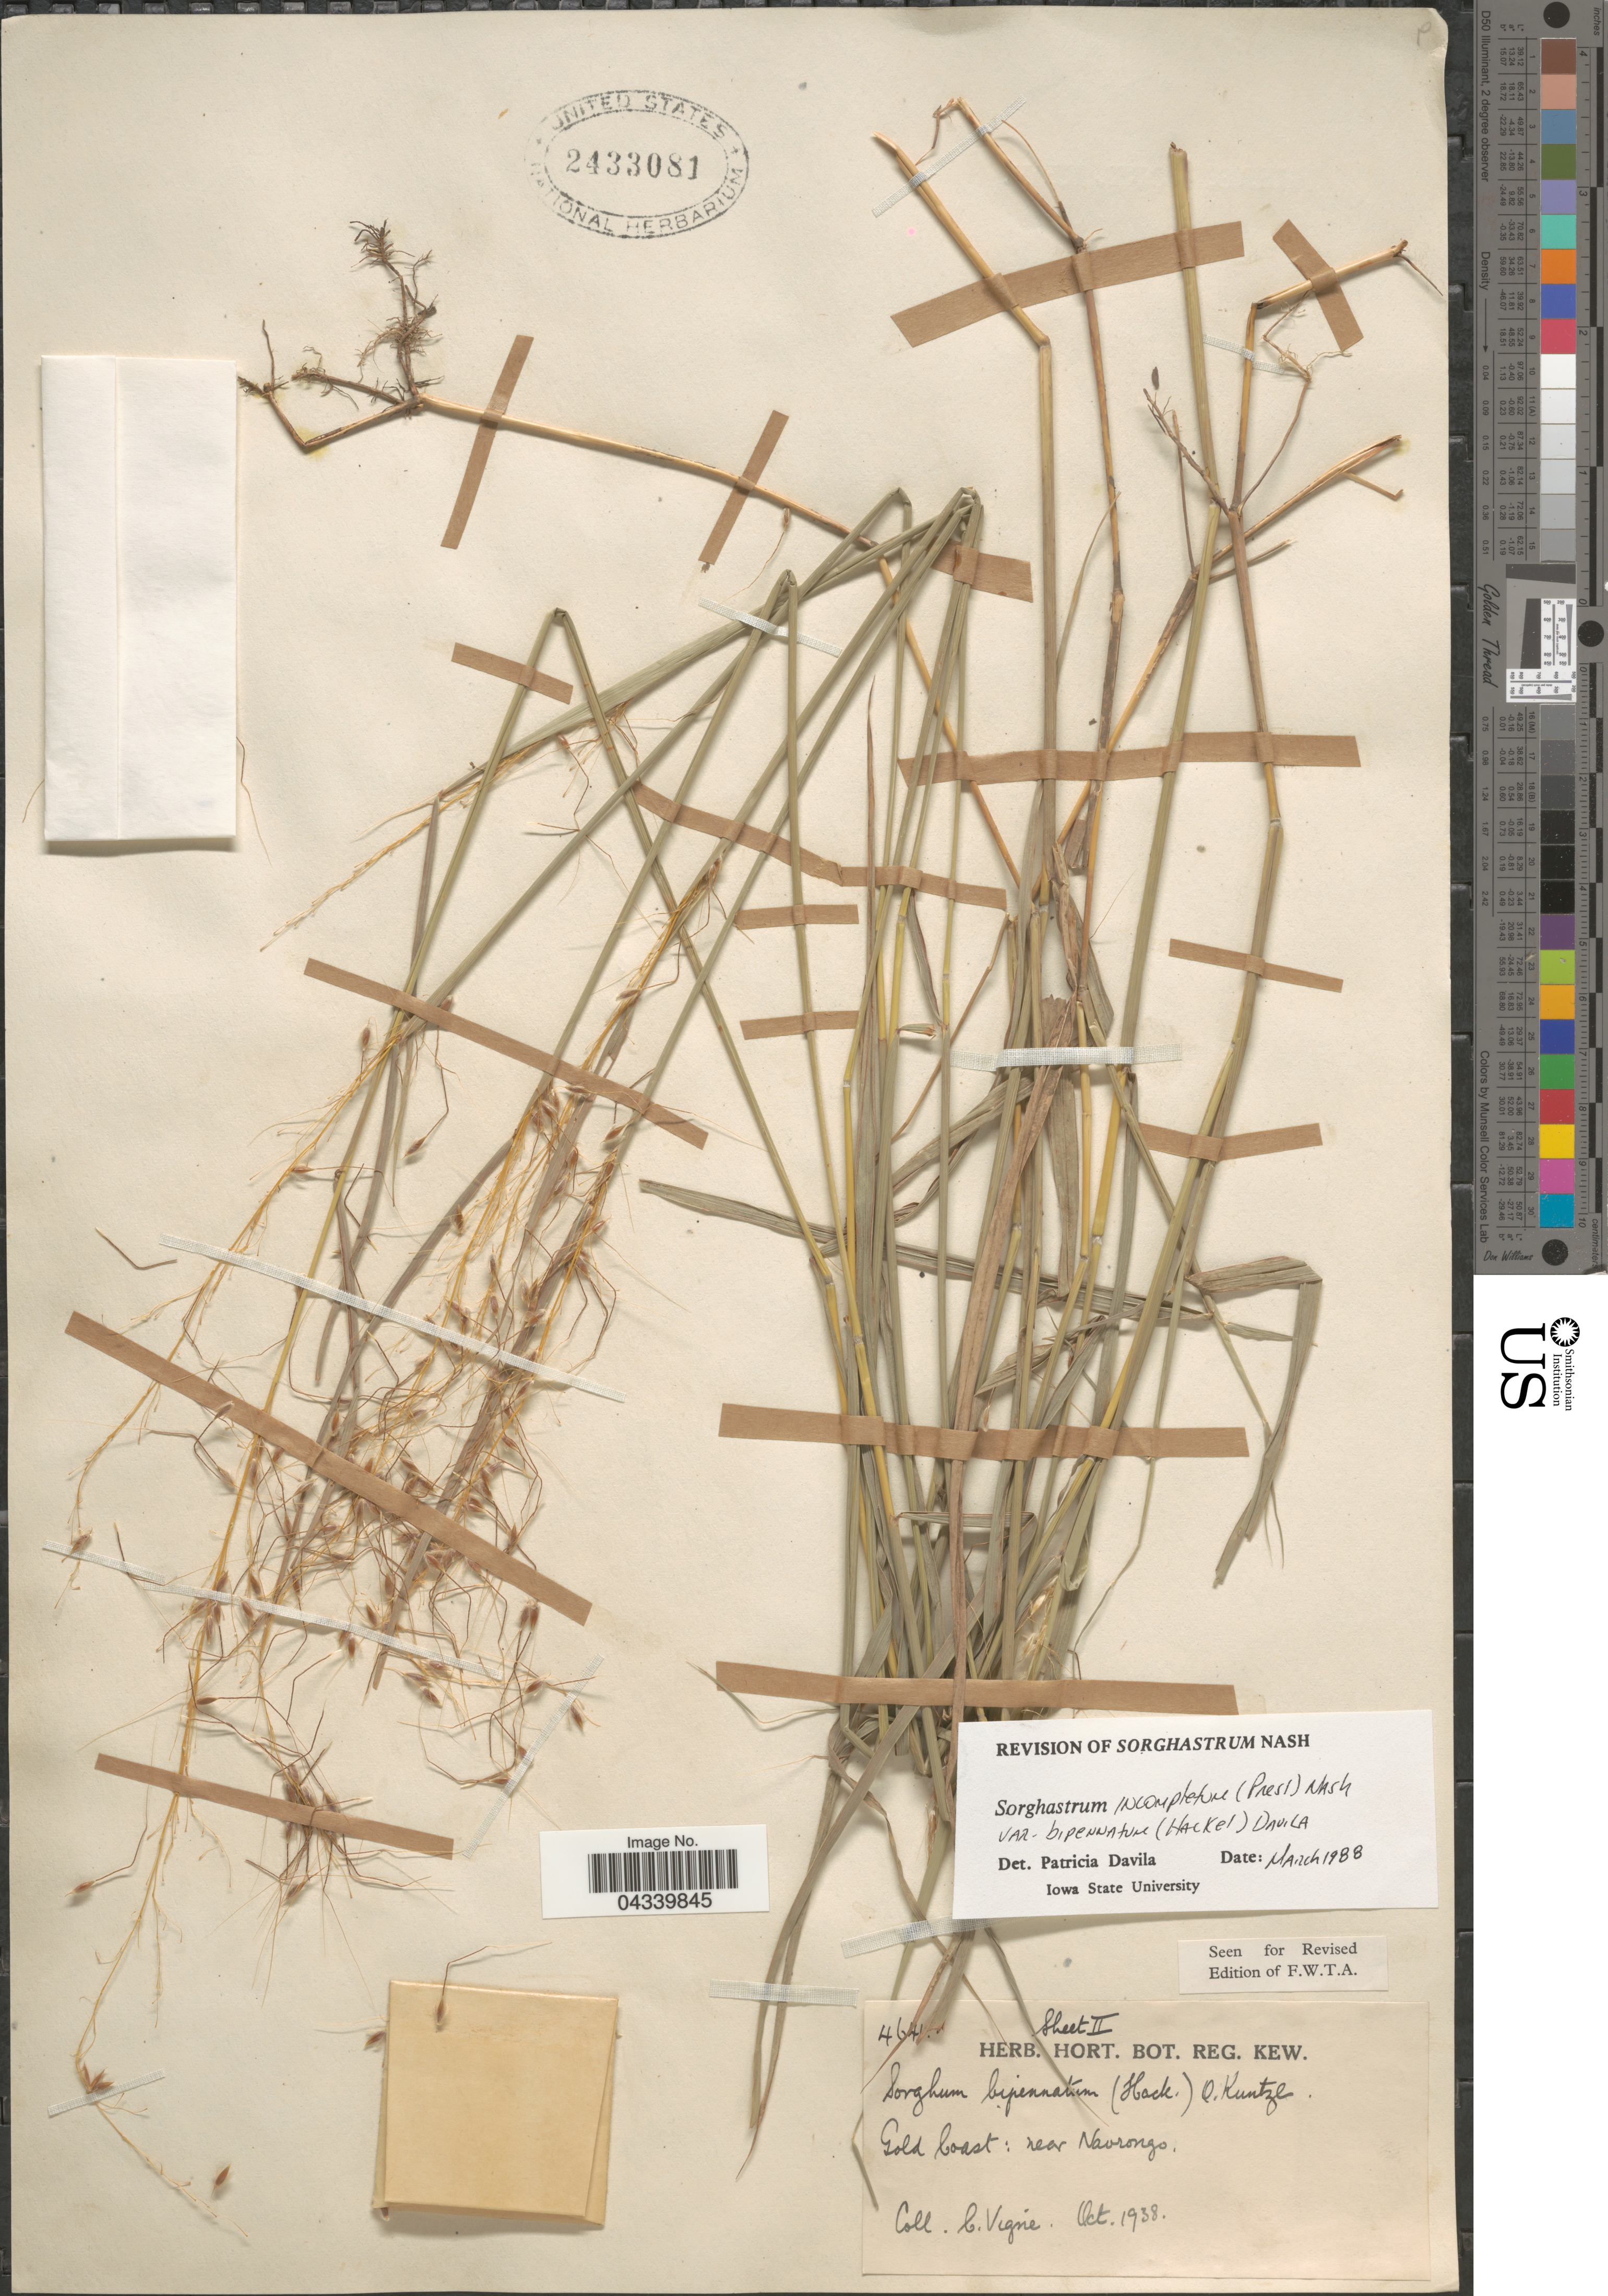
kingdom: Plantae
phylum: Tracheophyta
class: Liliopsida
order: Poales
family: Poaceae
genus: Sorghastrum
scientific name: Sorghastrum bipennatum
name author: (Hack.) Pilg.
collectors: C. Vigne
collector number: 464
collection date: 1938-10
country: Ghana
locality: Gold Coast: near Navrongo.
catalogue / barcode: US 2433081